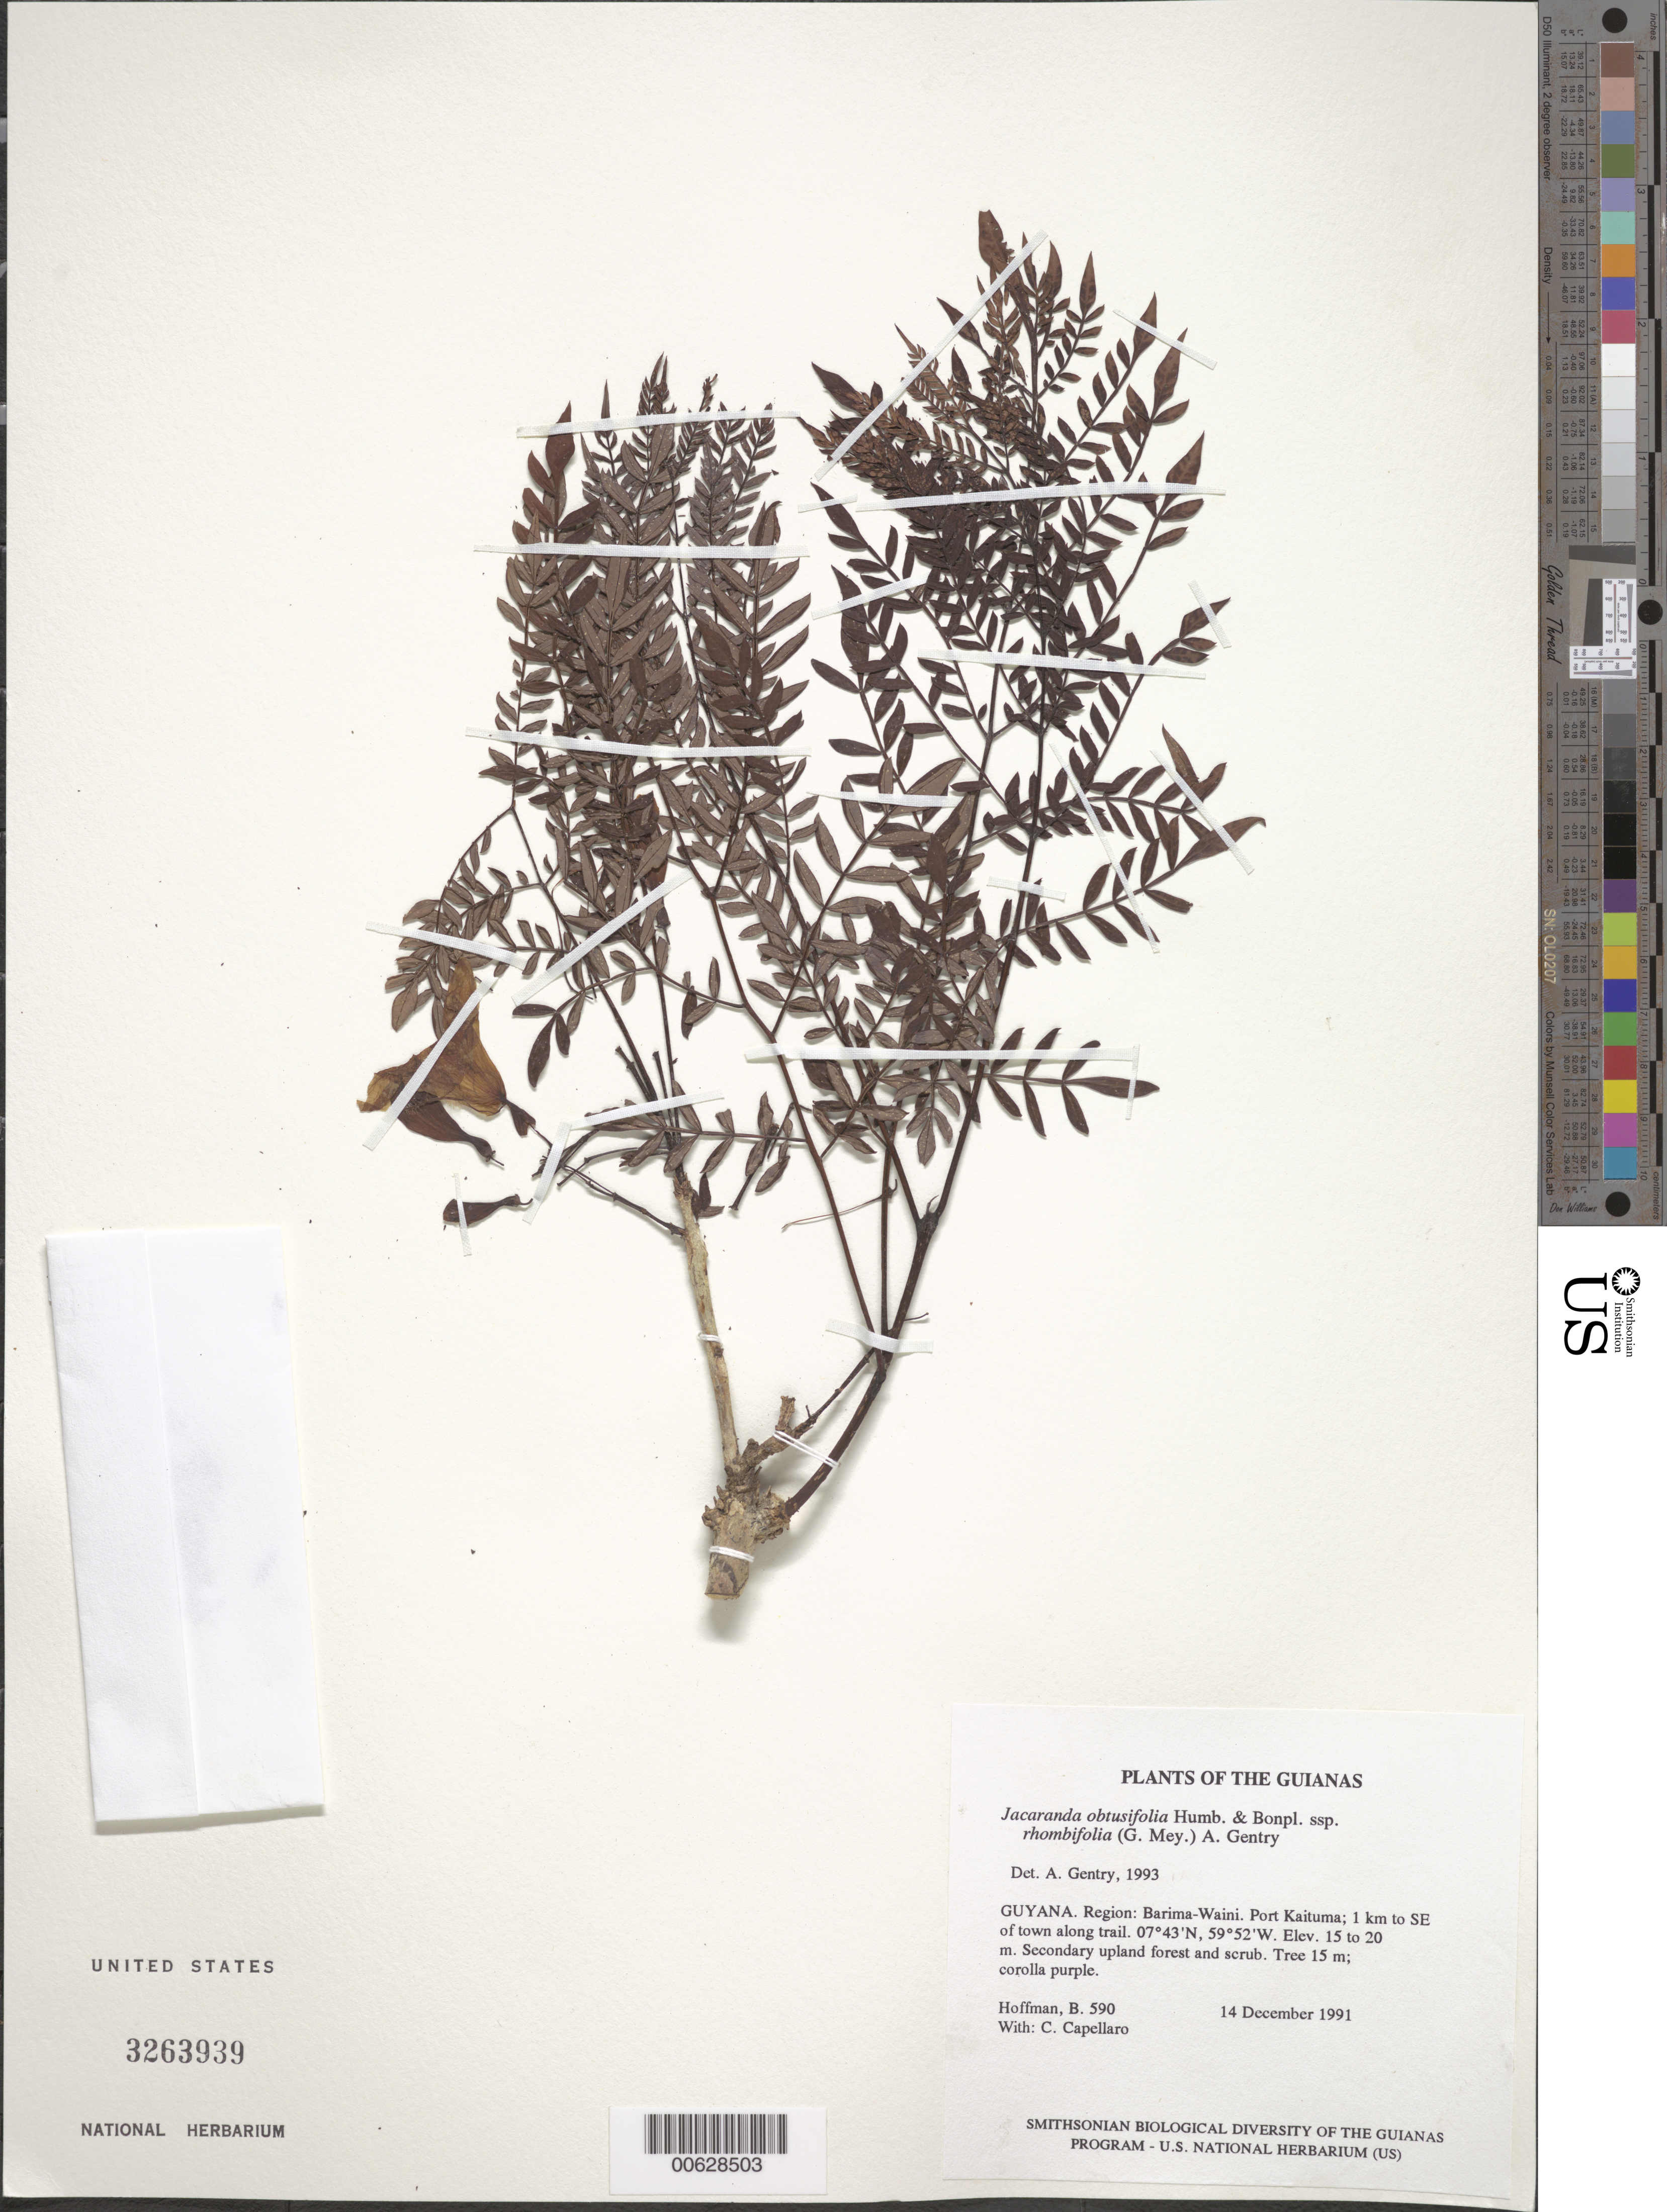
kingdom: Plantae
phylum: Tracheophyta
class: Magnoliopsida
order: Lamiales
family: Bignoniaceae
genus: Jacaranda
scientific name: Jacaranda obtusifolia subsp. rhombifolia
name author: (G. Mey.) A.H. Gentry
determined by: Gentry, A. H.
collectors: B. Hoffman & C. Capellaro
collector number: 590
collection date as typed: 14 December 1991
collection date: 1991-12-14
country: Guyana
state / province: Barima-Waini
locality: Port Kaituma; 1 km to SE of town along trail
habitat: Secondary upland forest and scrub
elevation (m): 15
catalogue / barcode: US 3263939